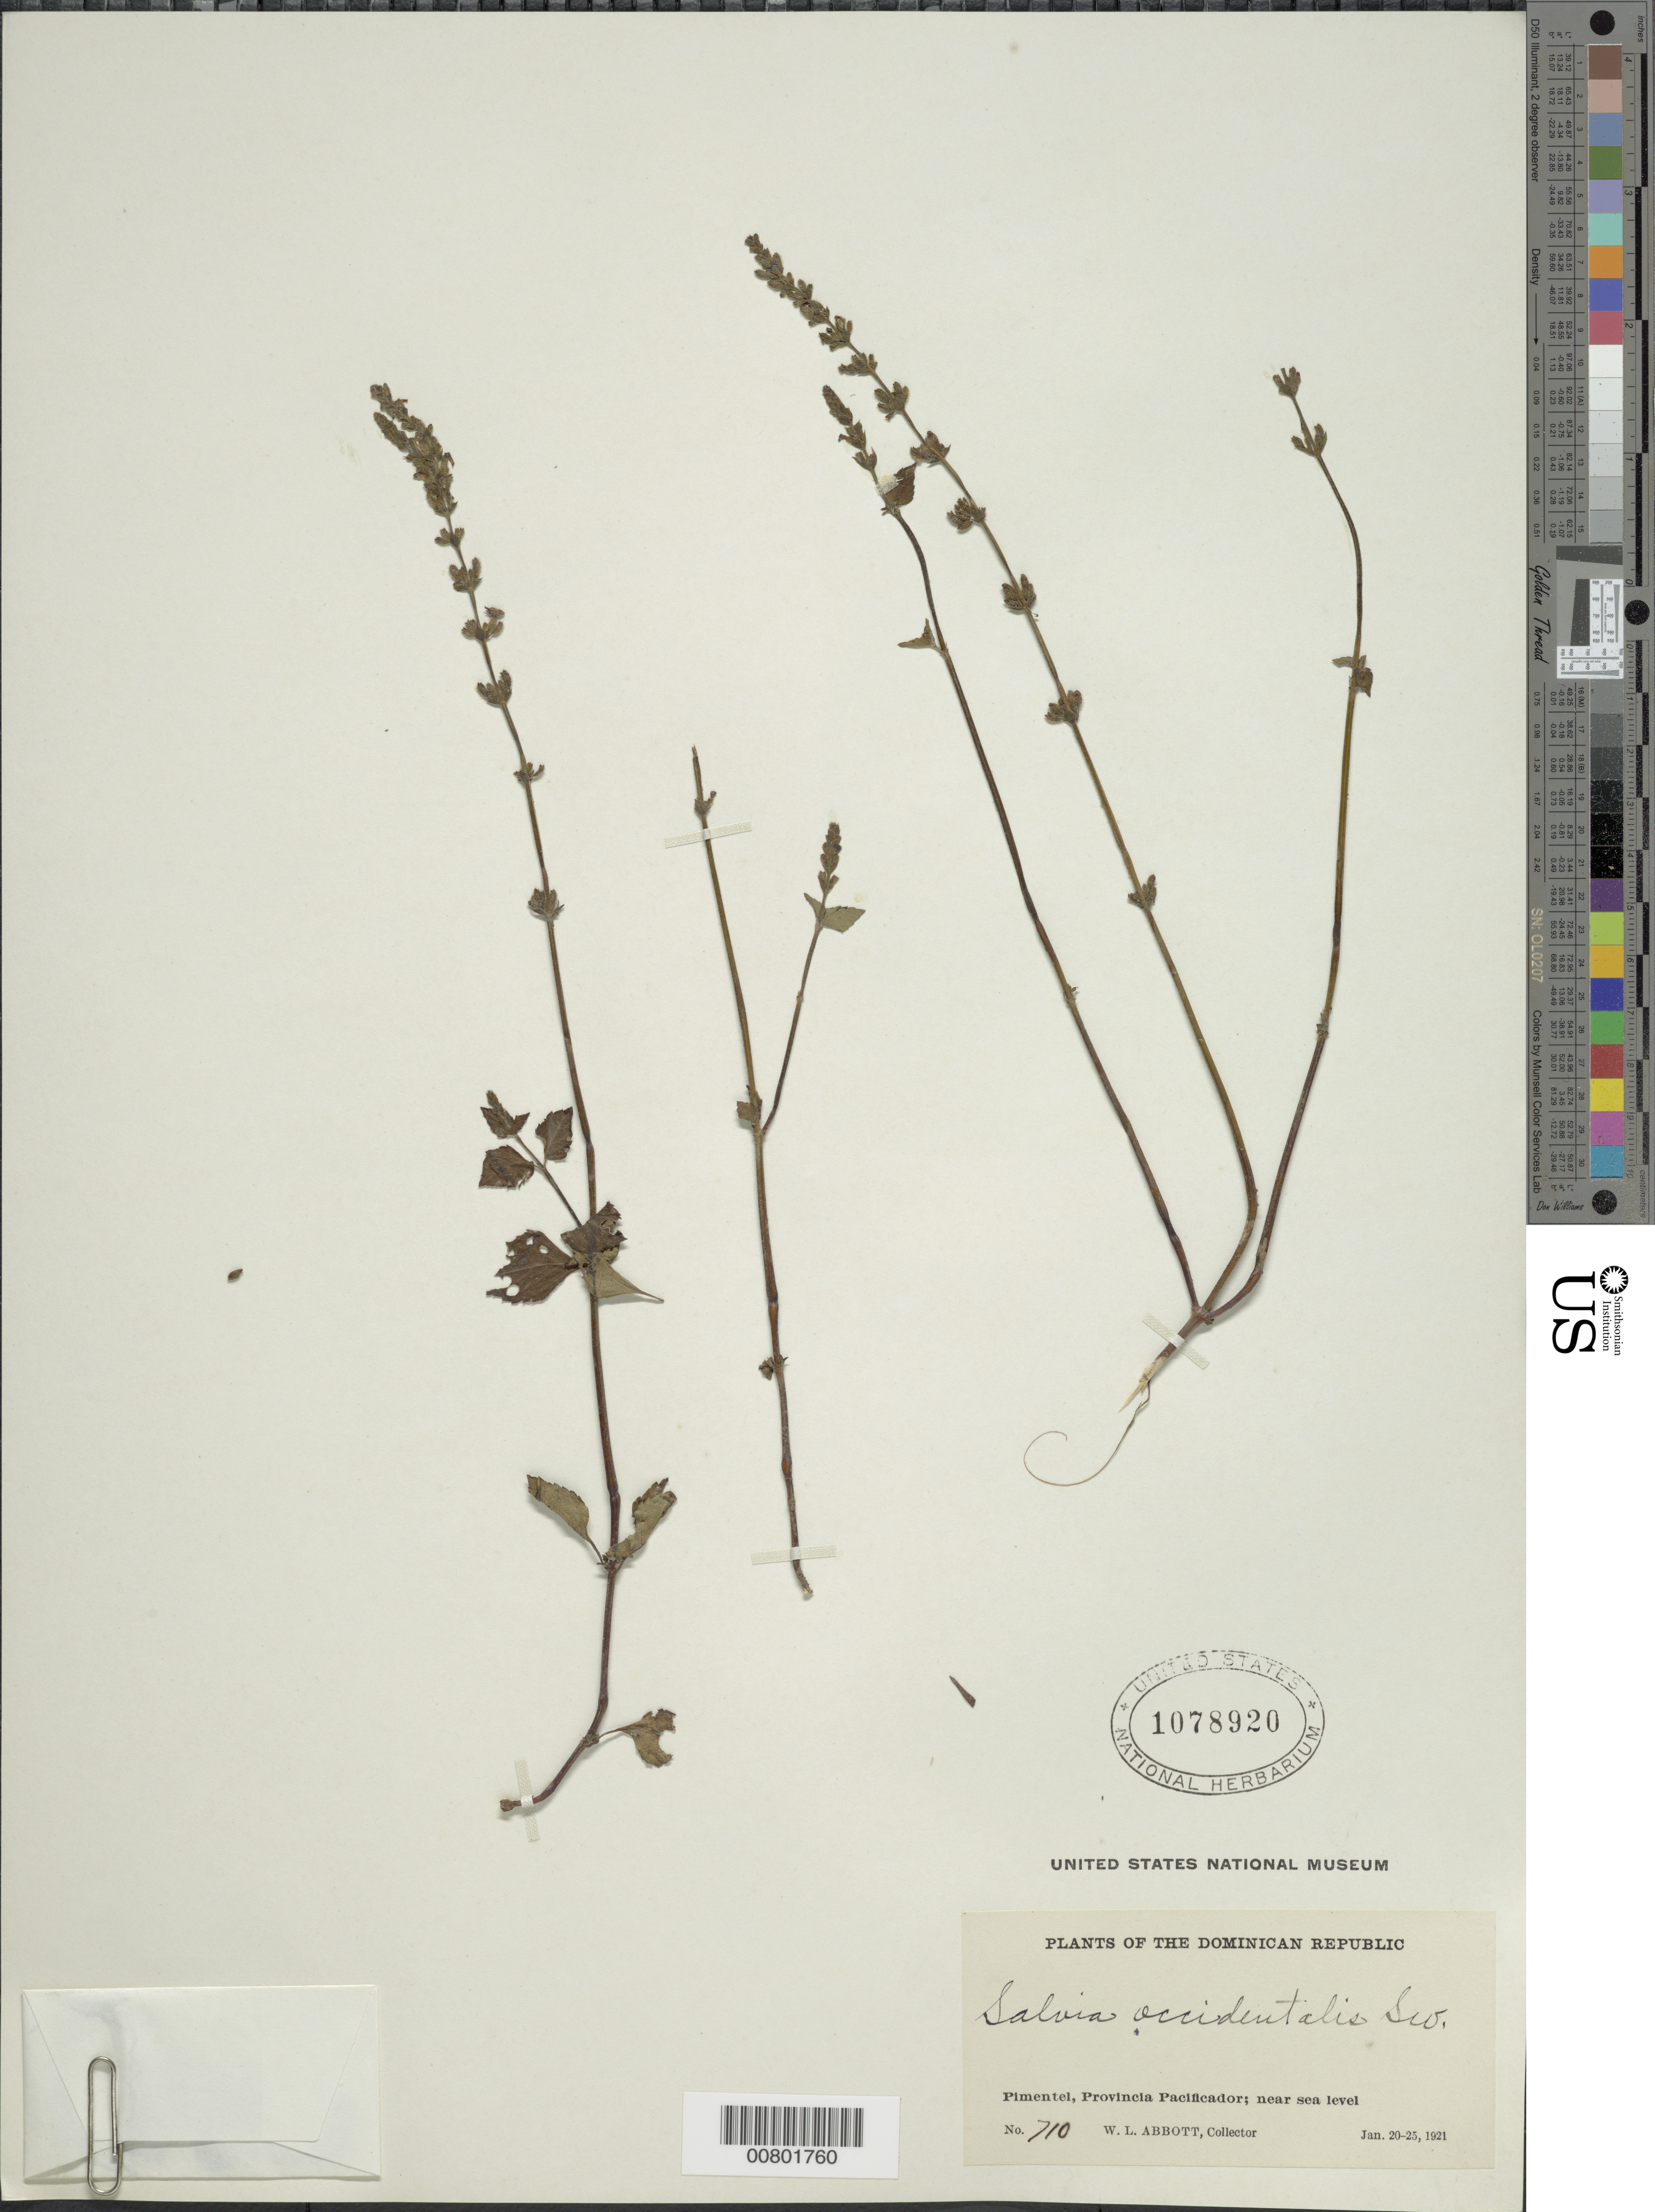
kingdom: Plantae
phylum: Tracheophyta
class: Magnoliopsida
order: Lamiales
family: Lamiaceae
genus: Salvia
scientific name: Salvia occidentalis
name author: Sw.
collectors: W. L. Abbott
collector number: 710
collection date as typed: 20 Jan 1921 to 25 Jan 1921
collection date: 1921-01-20/1921-01-25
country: Dominican Republic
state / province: Duarte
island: Hispaniola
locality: Pimentel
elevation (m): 0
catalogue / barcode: US 1078920